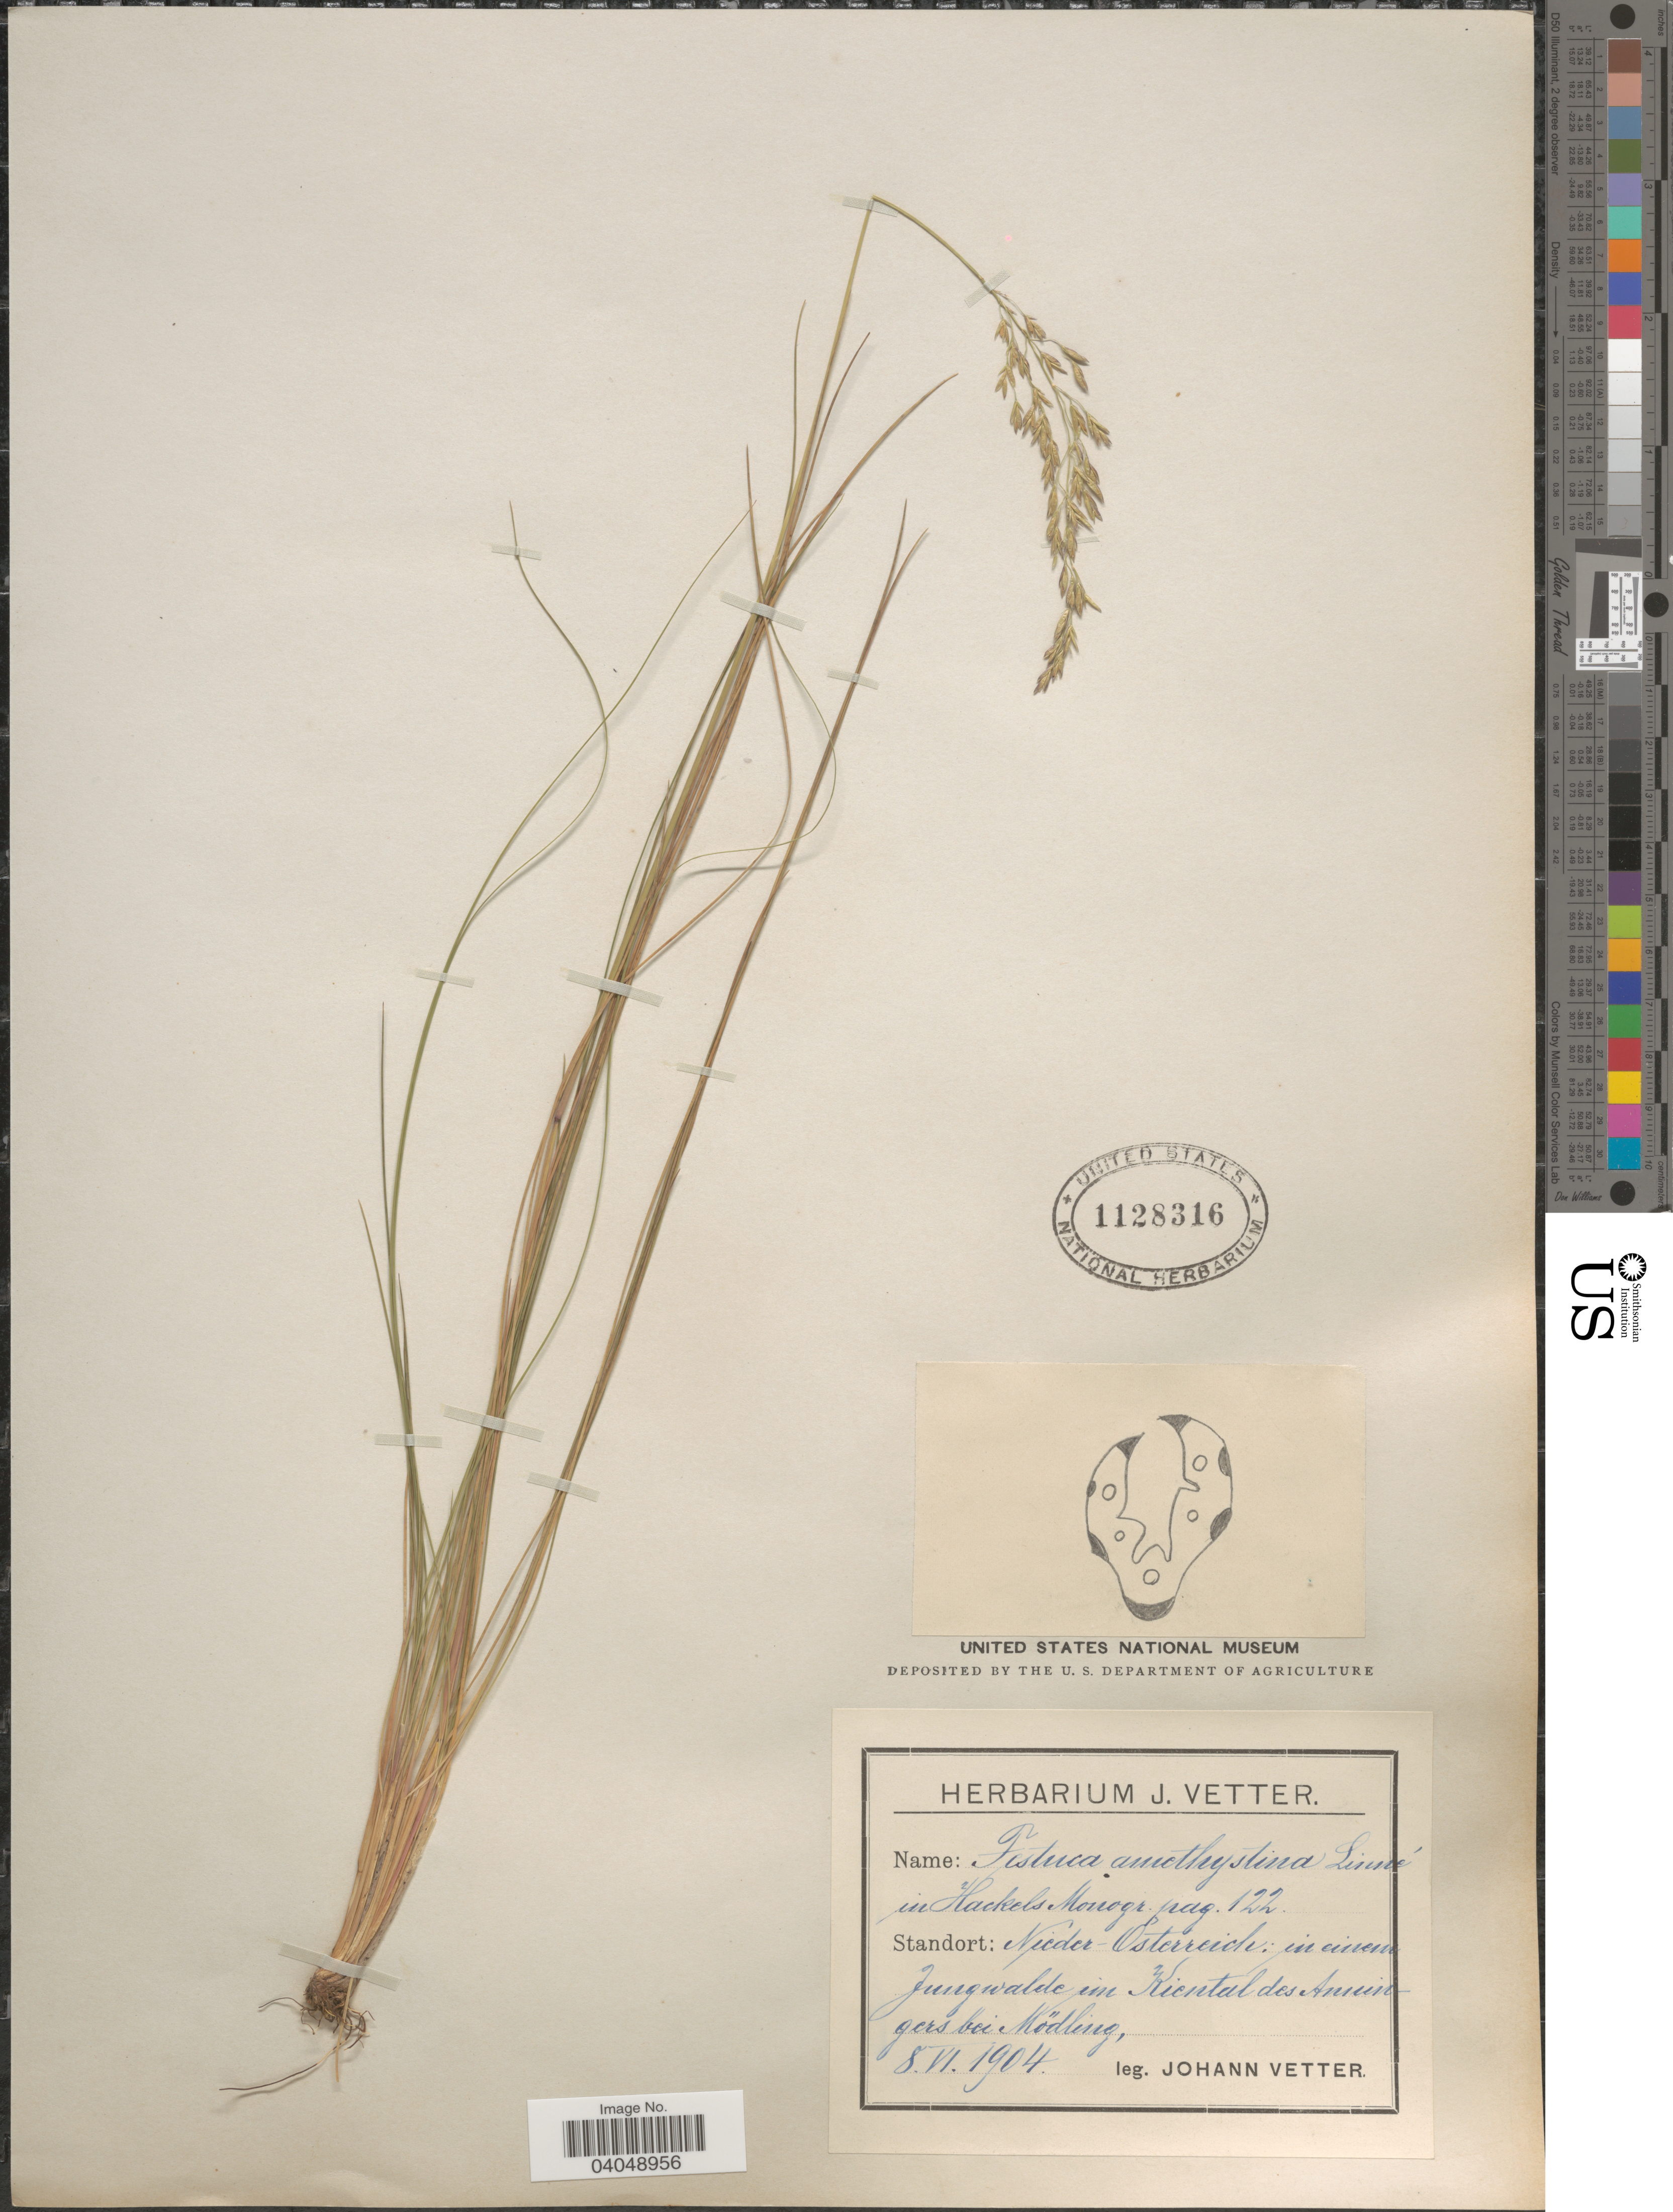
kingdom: Plantae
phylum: Tracheophyta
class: Liliopsida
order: Poales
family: Poaceae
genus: Festuca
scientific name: Festuca amethystina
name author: L.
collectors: J. Vetter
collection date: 1904-06-08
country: Austria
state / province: Niederosterreich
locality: Nieder-Osterreich: in einem Jungwalde im Kiental des Anningers bei Mödling.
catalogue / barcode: US 1128316